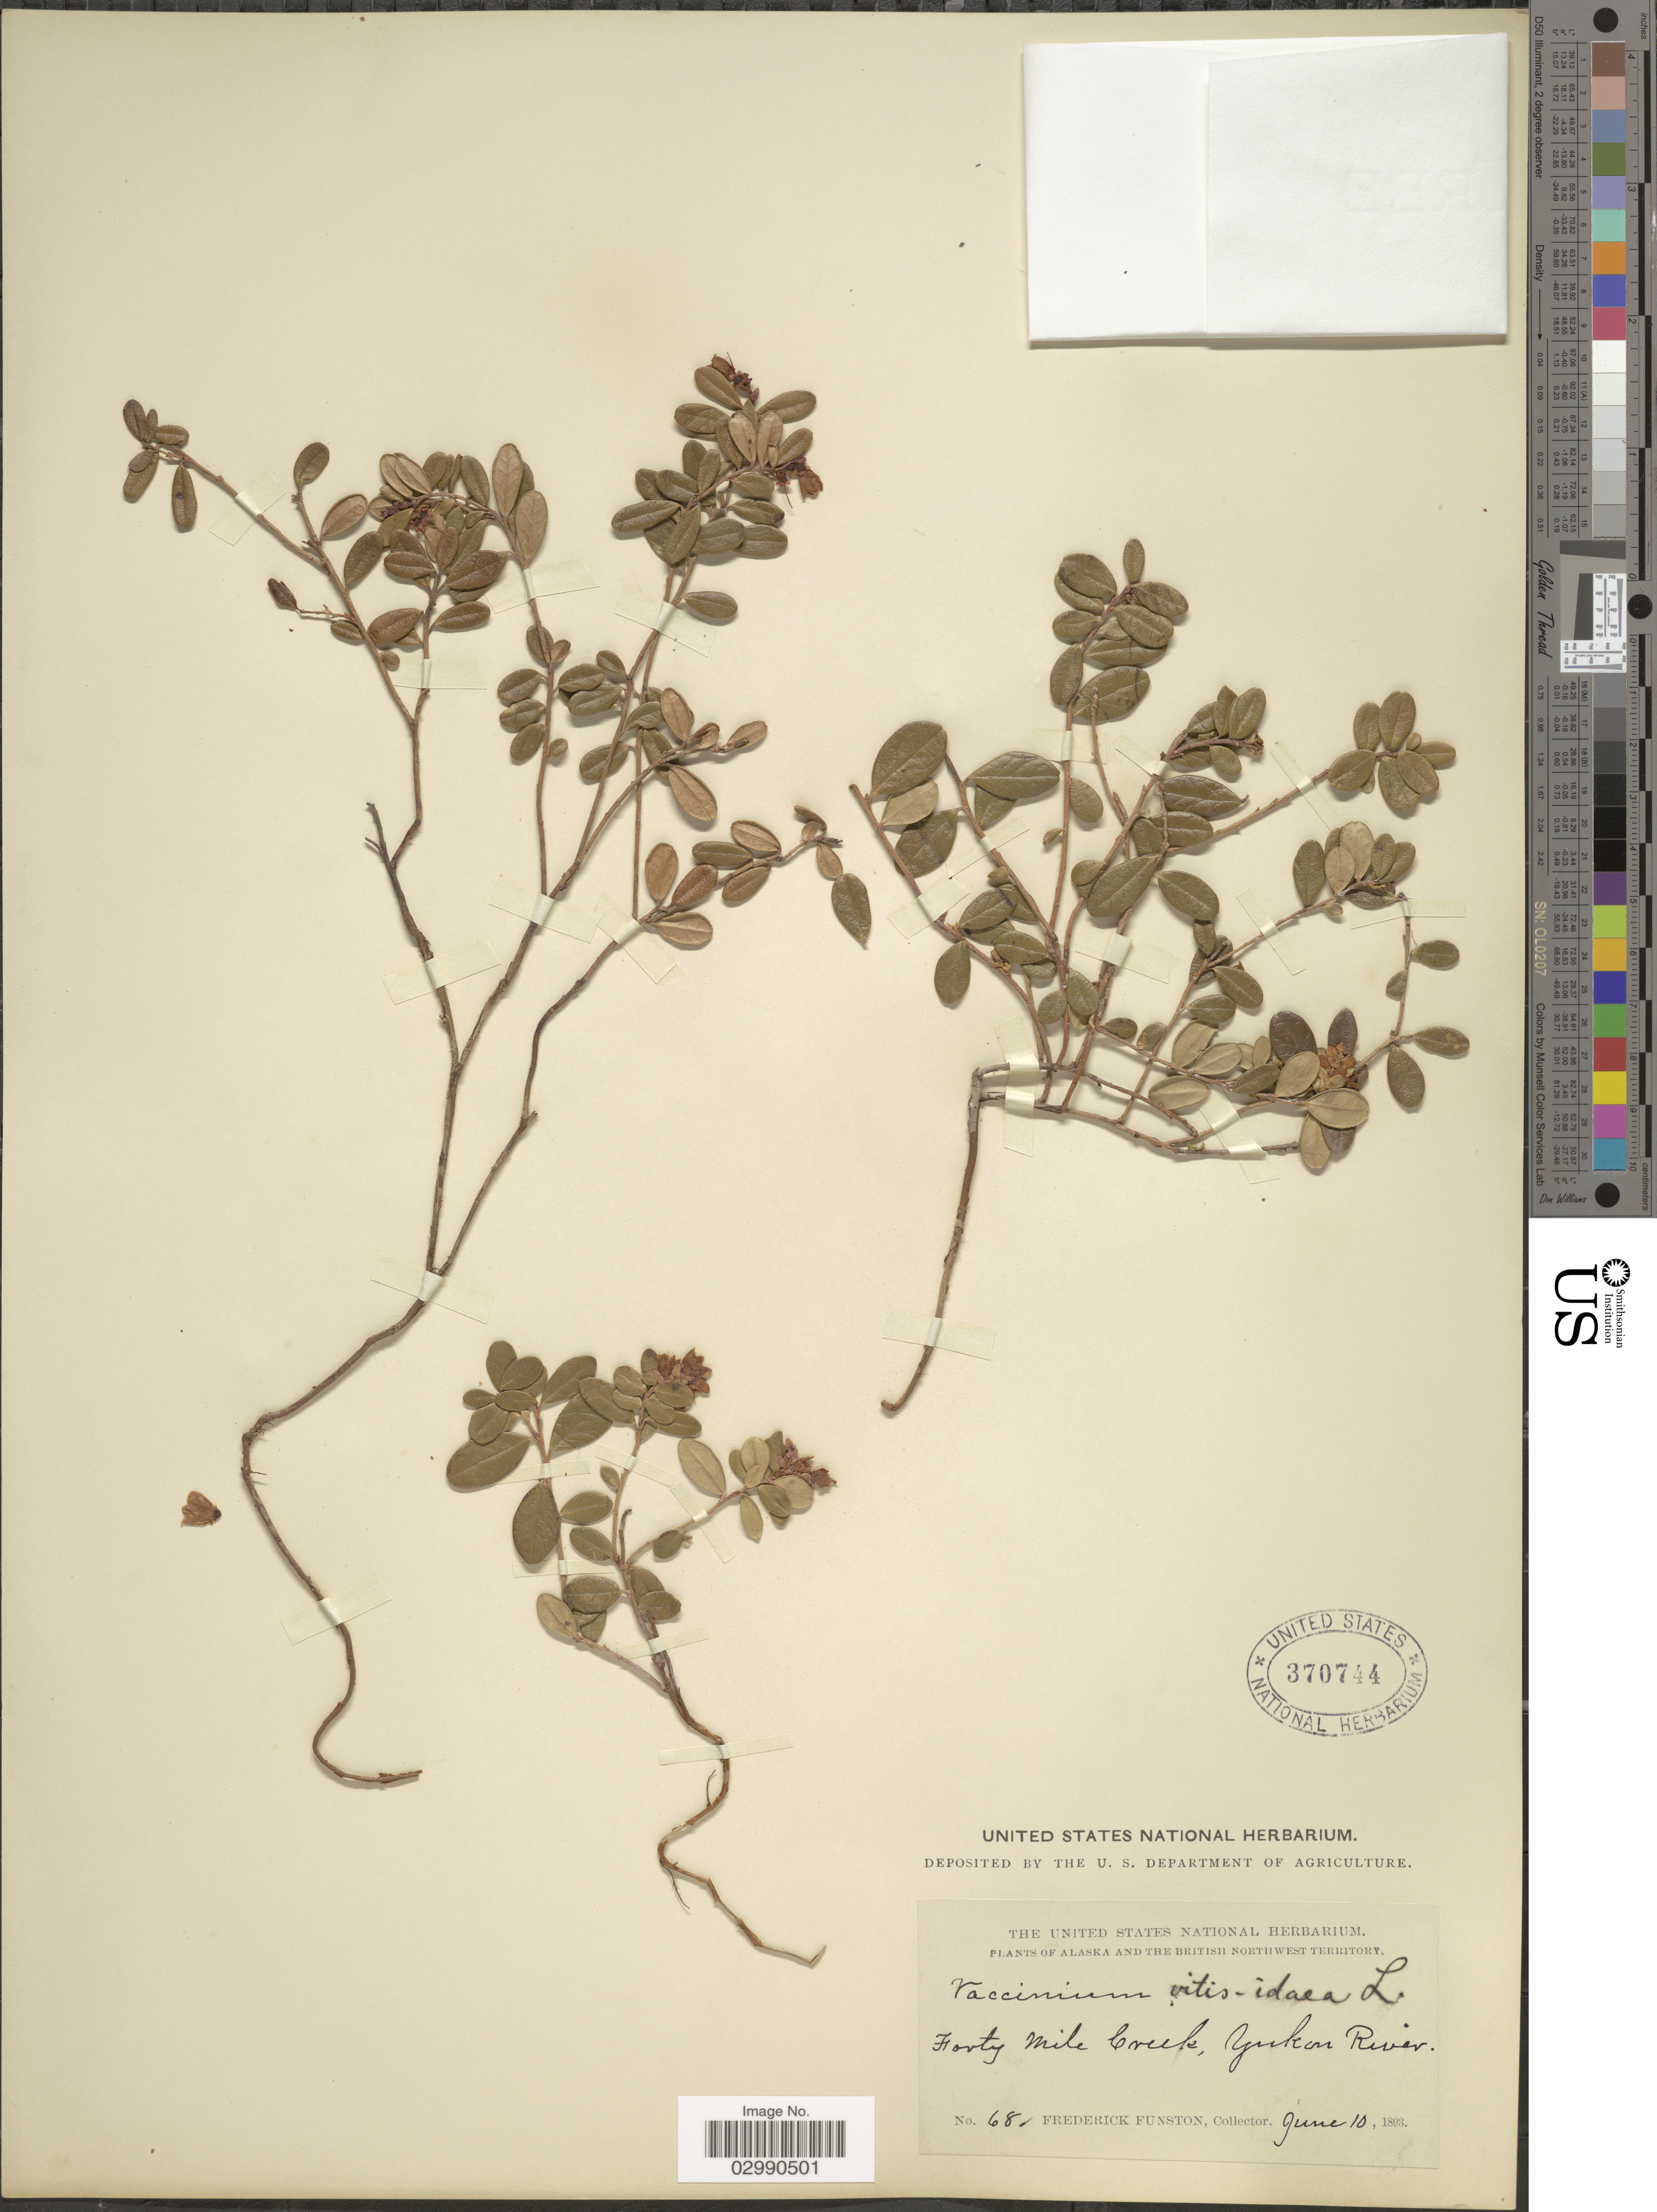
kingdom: Plantae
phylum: Tracheophyta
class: Magnoliopsida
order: Ericales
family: Ericaceae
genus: Vaccinium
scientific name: Vaccinium vitis-idaea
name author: L.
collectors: F. Funston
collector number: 68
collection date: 1893-06-10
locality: Alaska and the British Northwest Territory. Forty Mile Creek, Yukon River.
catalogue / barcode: US 370744